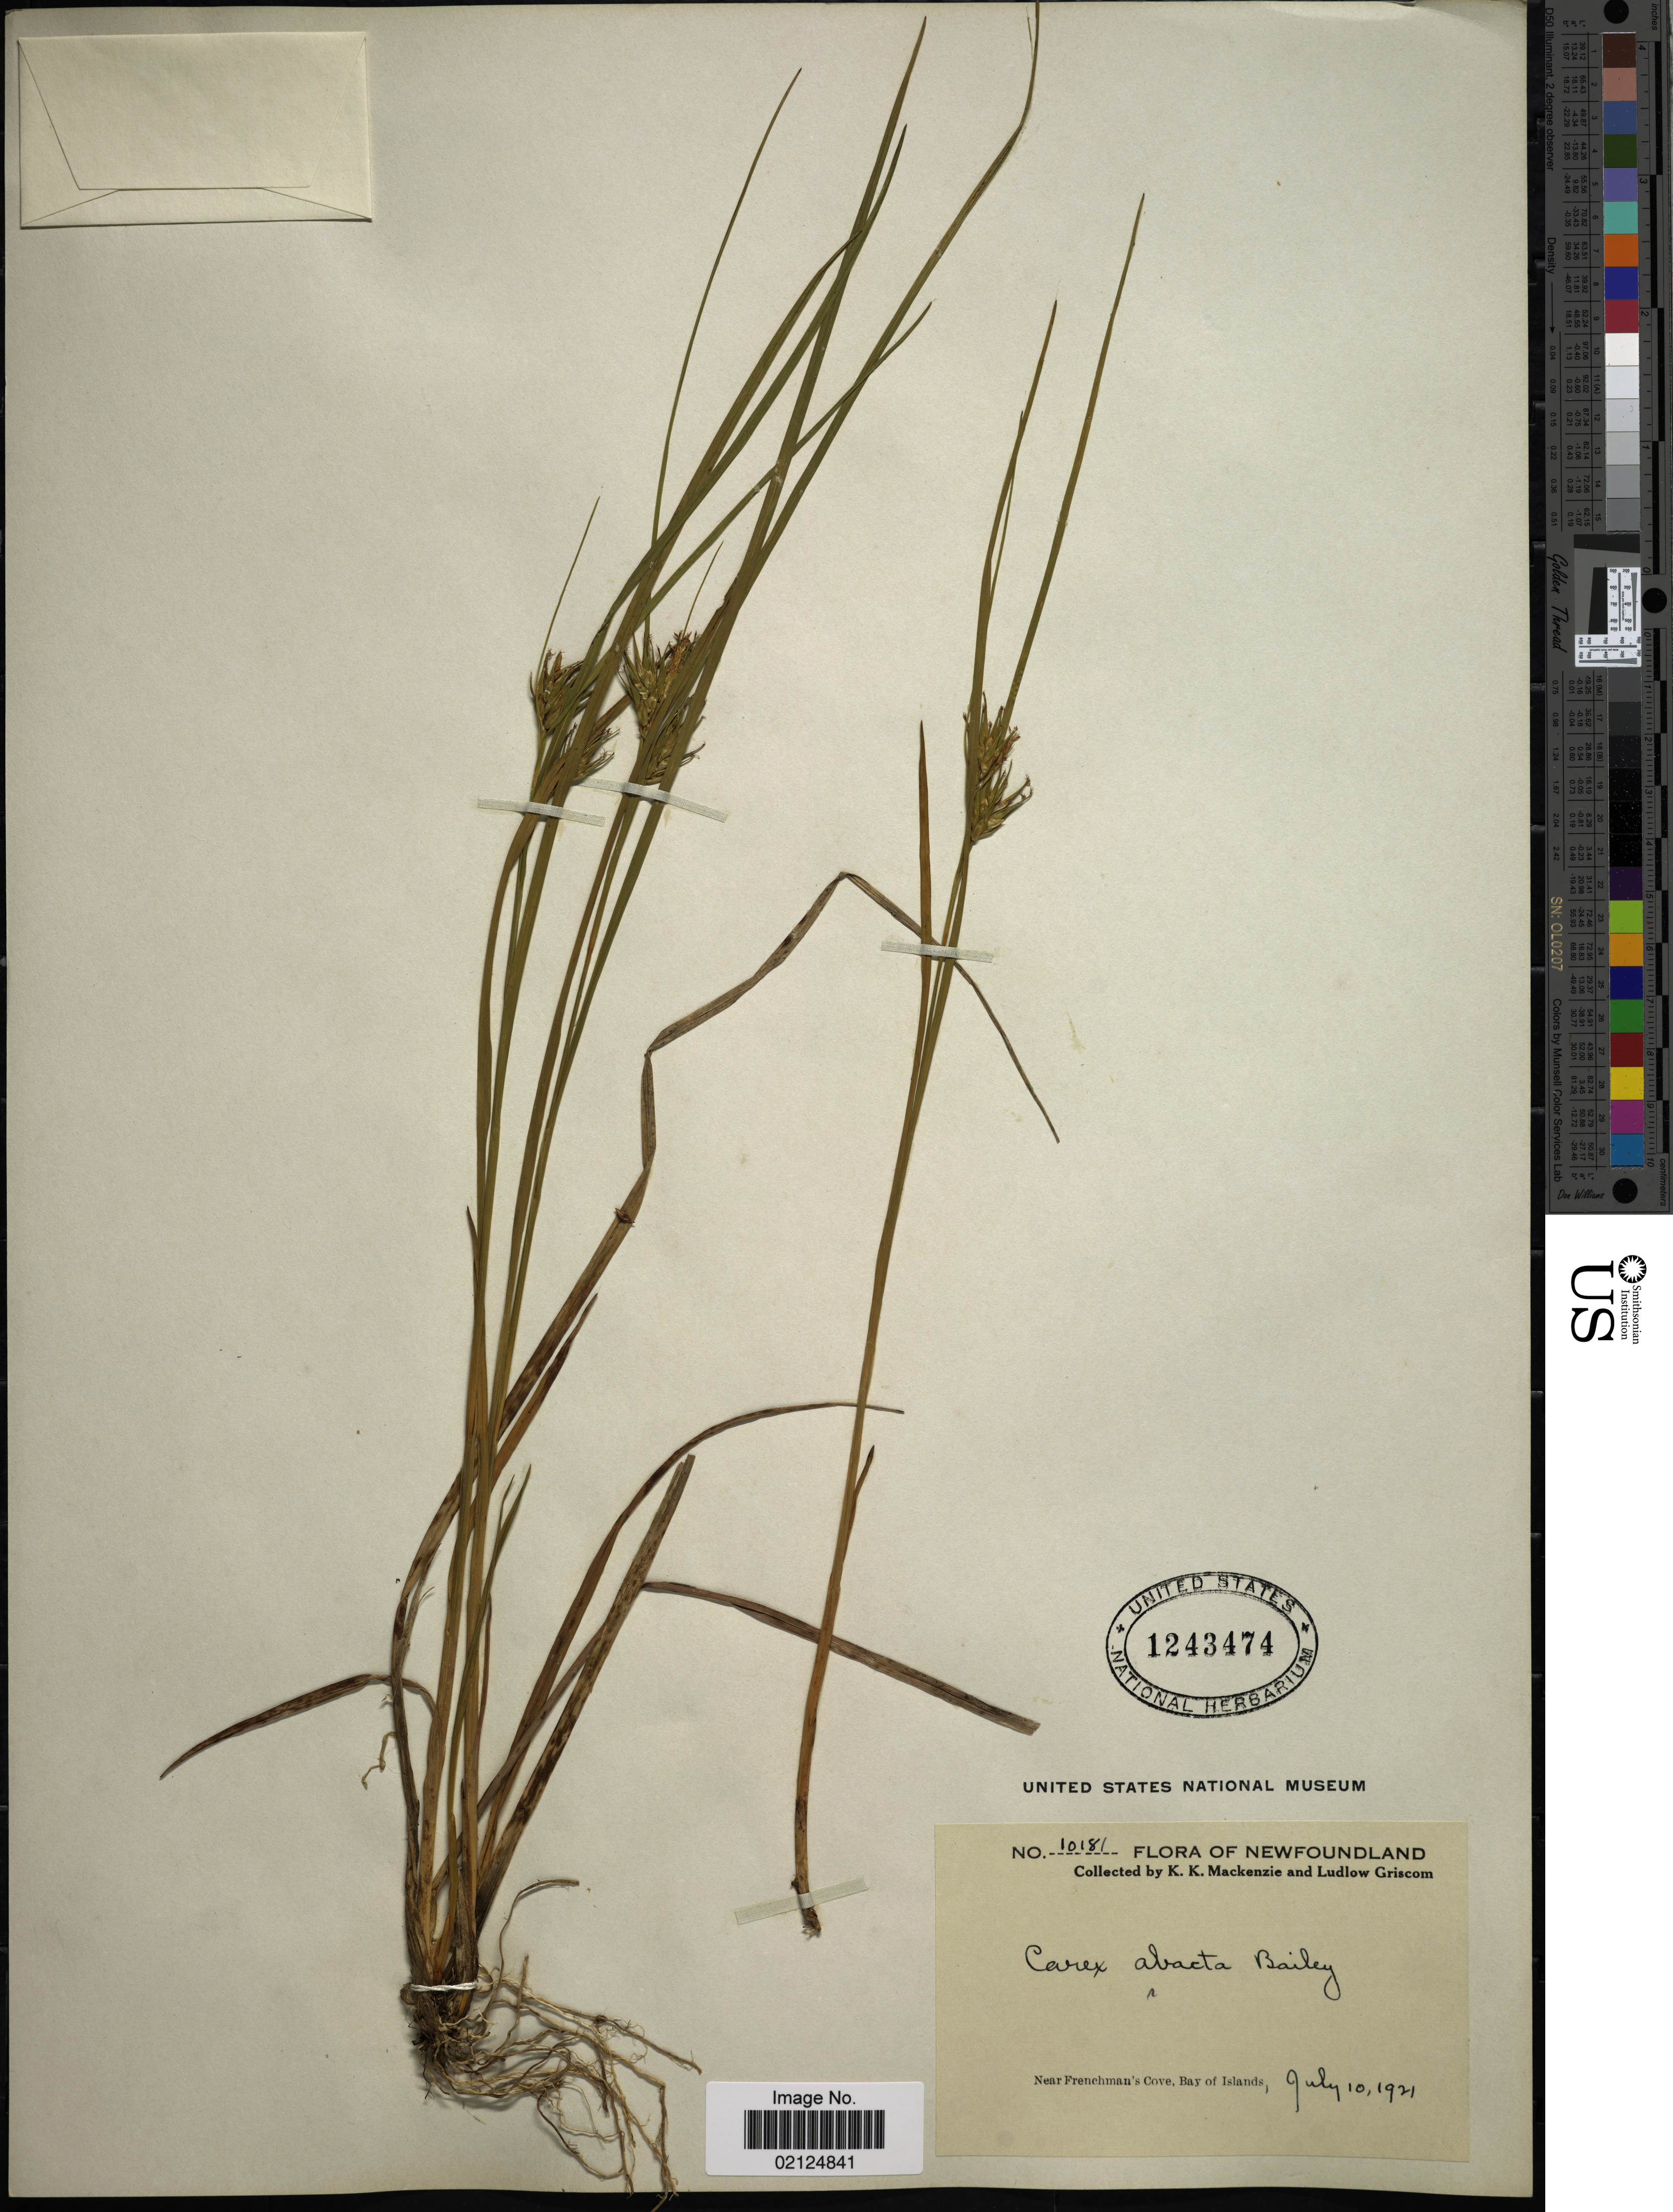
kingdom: Plantae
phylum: Tracheophyta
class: Liliopsida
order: Poales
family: Cyperaceae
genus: Carex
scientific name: Carex michauxiana subsp. michauxiana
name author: Boeckeler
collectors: K. K. Mackenzie & L. Griscom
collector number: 10181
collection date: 1921-07-10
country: Canada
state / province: Newfoundland and Labrador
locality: Near Frenchman's Cove, Bay of Islands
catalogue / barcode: US 1243474